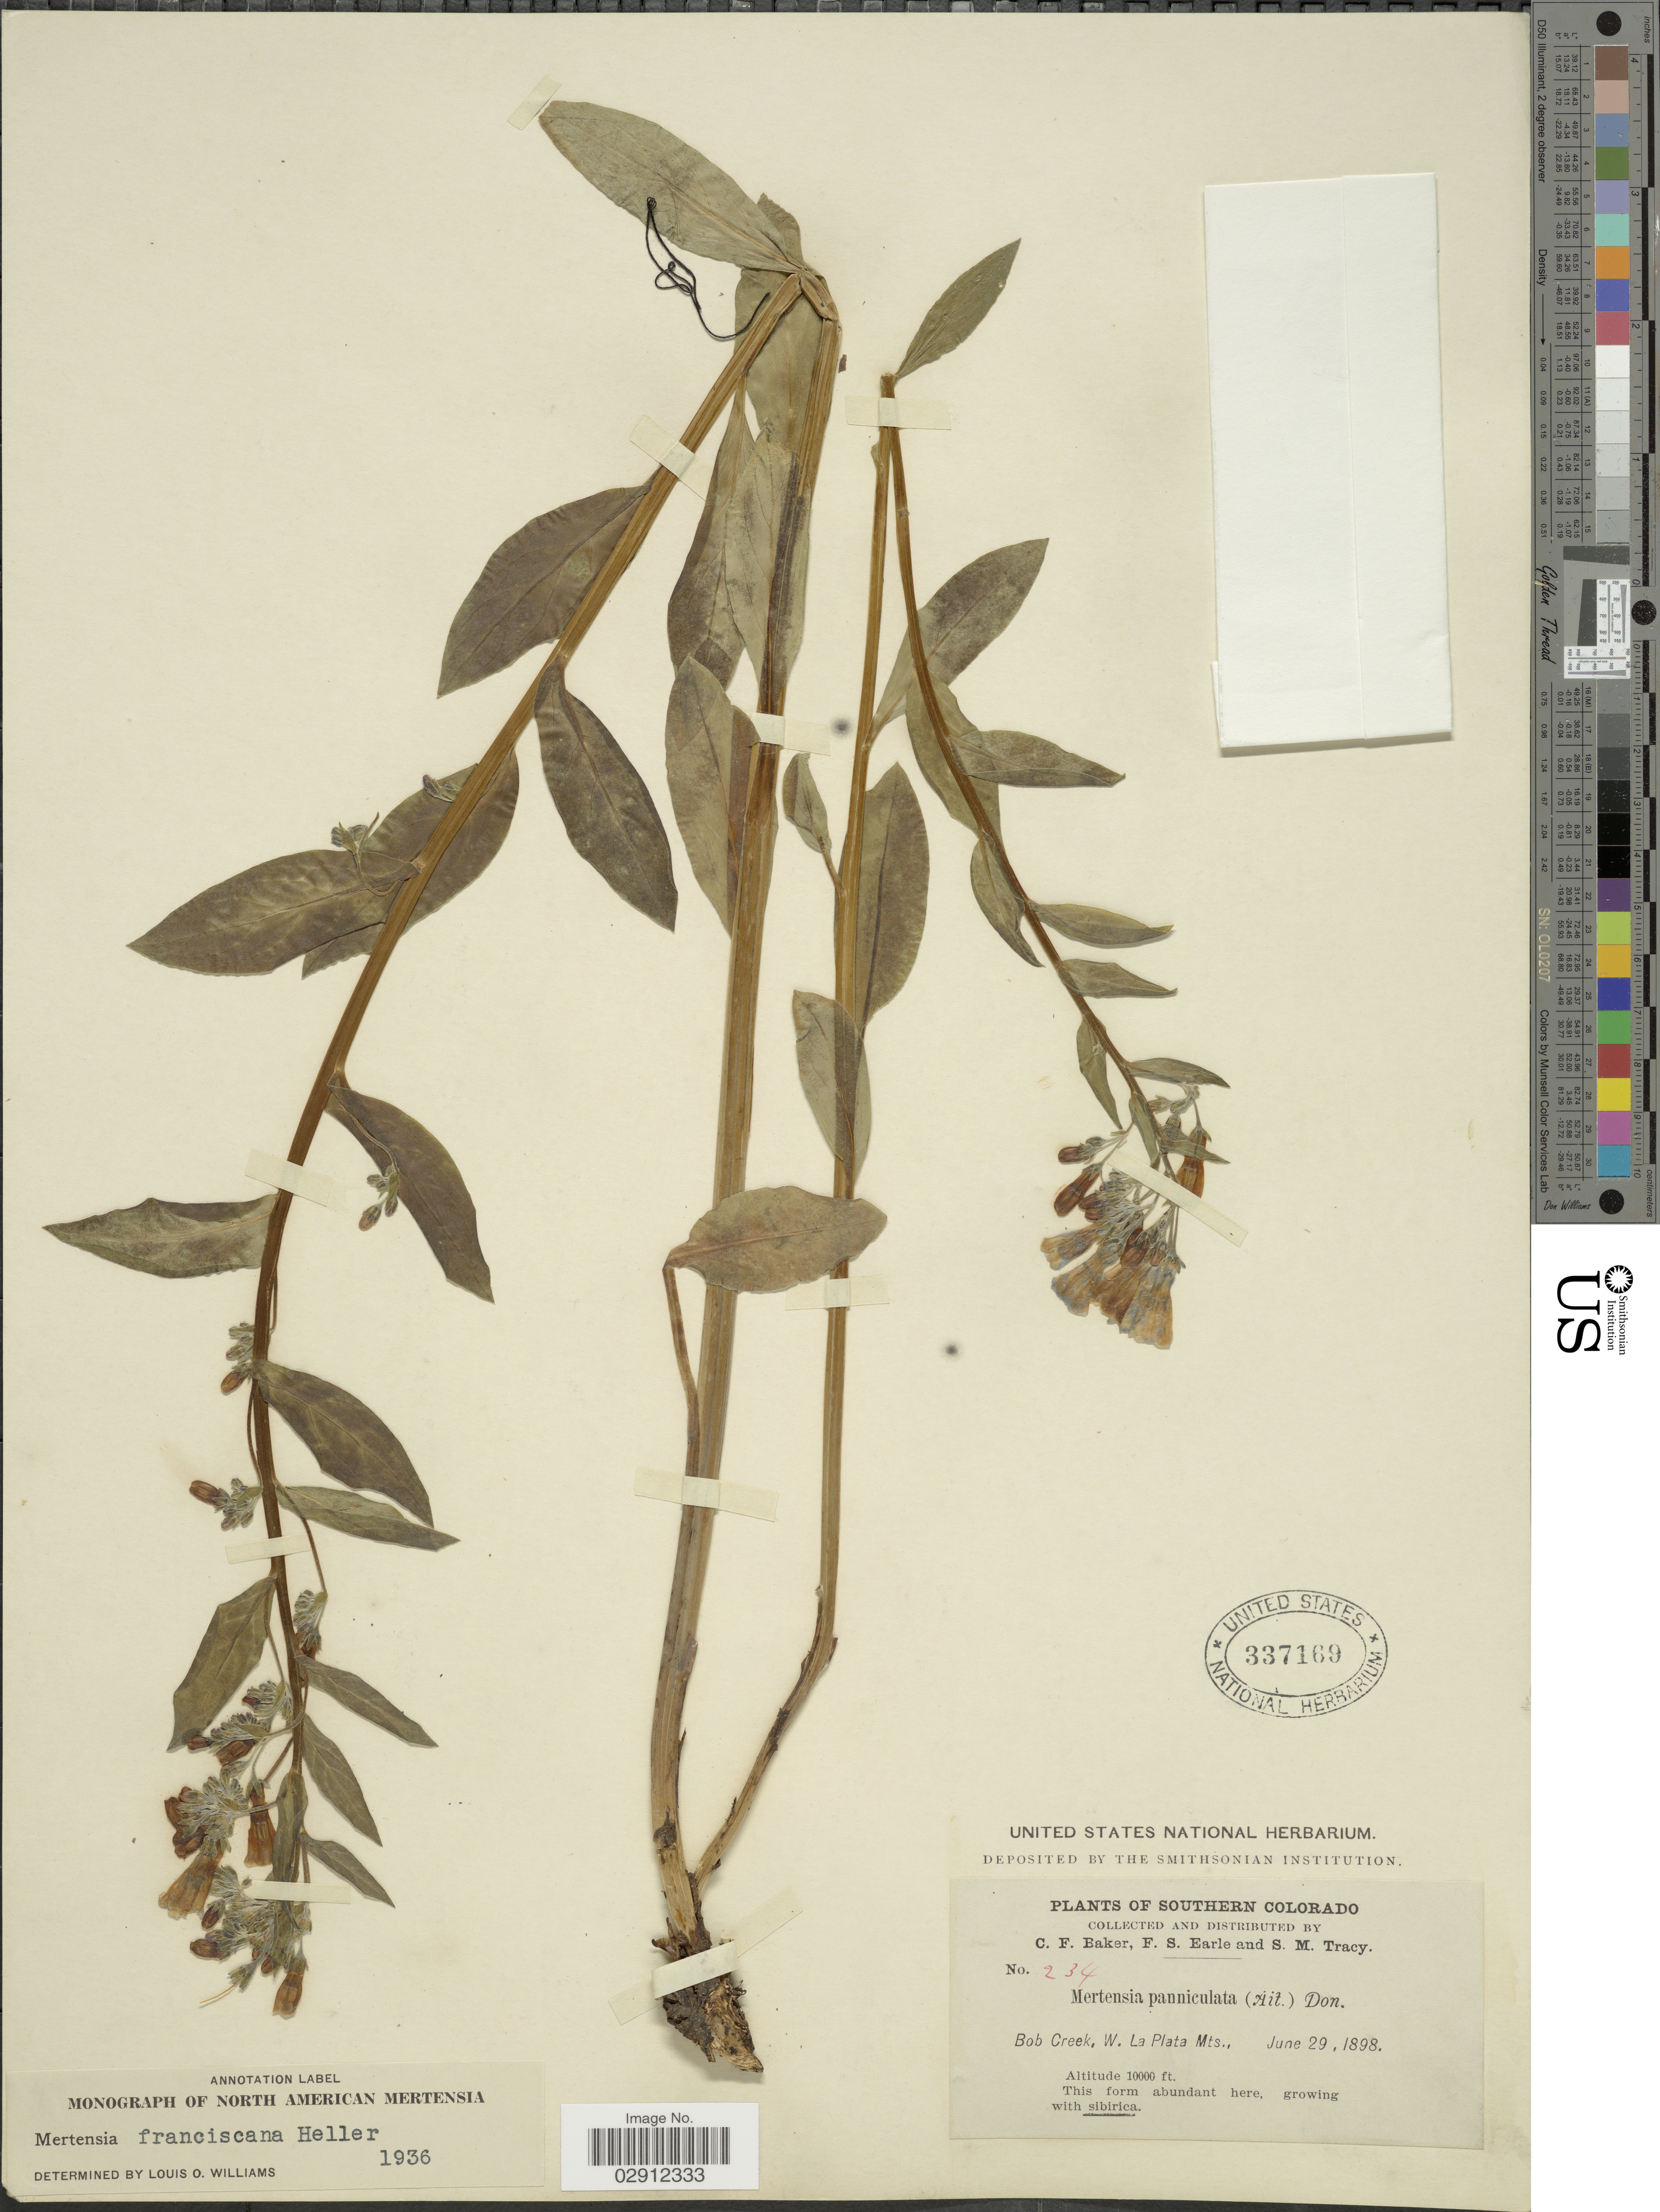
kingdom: Plantae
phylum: Tracheophyta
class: Magnoliopsida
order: Boraginales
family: Boraginaceae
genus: Mertensia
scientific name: Mertensia franciscana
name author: A. Heller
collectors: C. F. Baker, F. S. Earle & S. M. Tracy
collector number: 234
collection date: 1898-06-29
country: United States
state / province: Colorado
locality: Southern Colorado. Bob Creek, W. La Plata Mts.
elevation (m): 3048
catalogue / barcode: US 337169